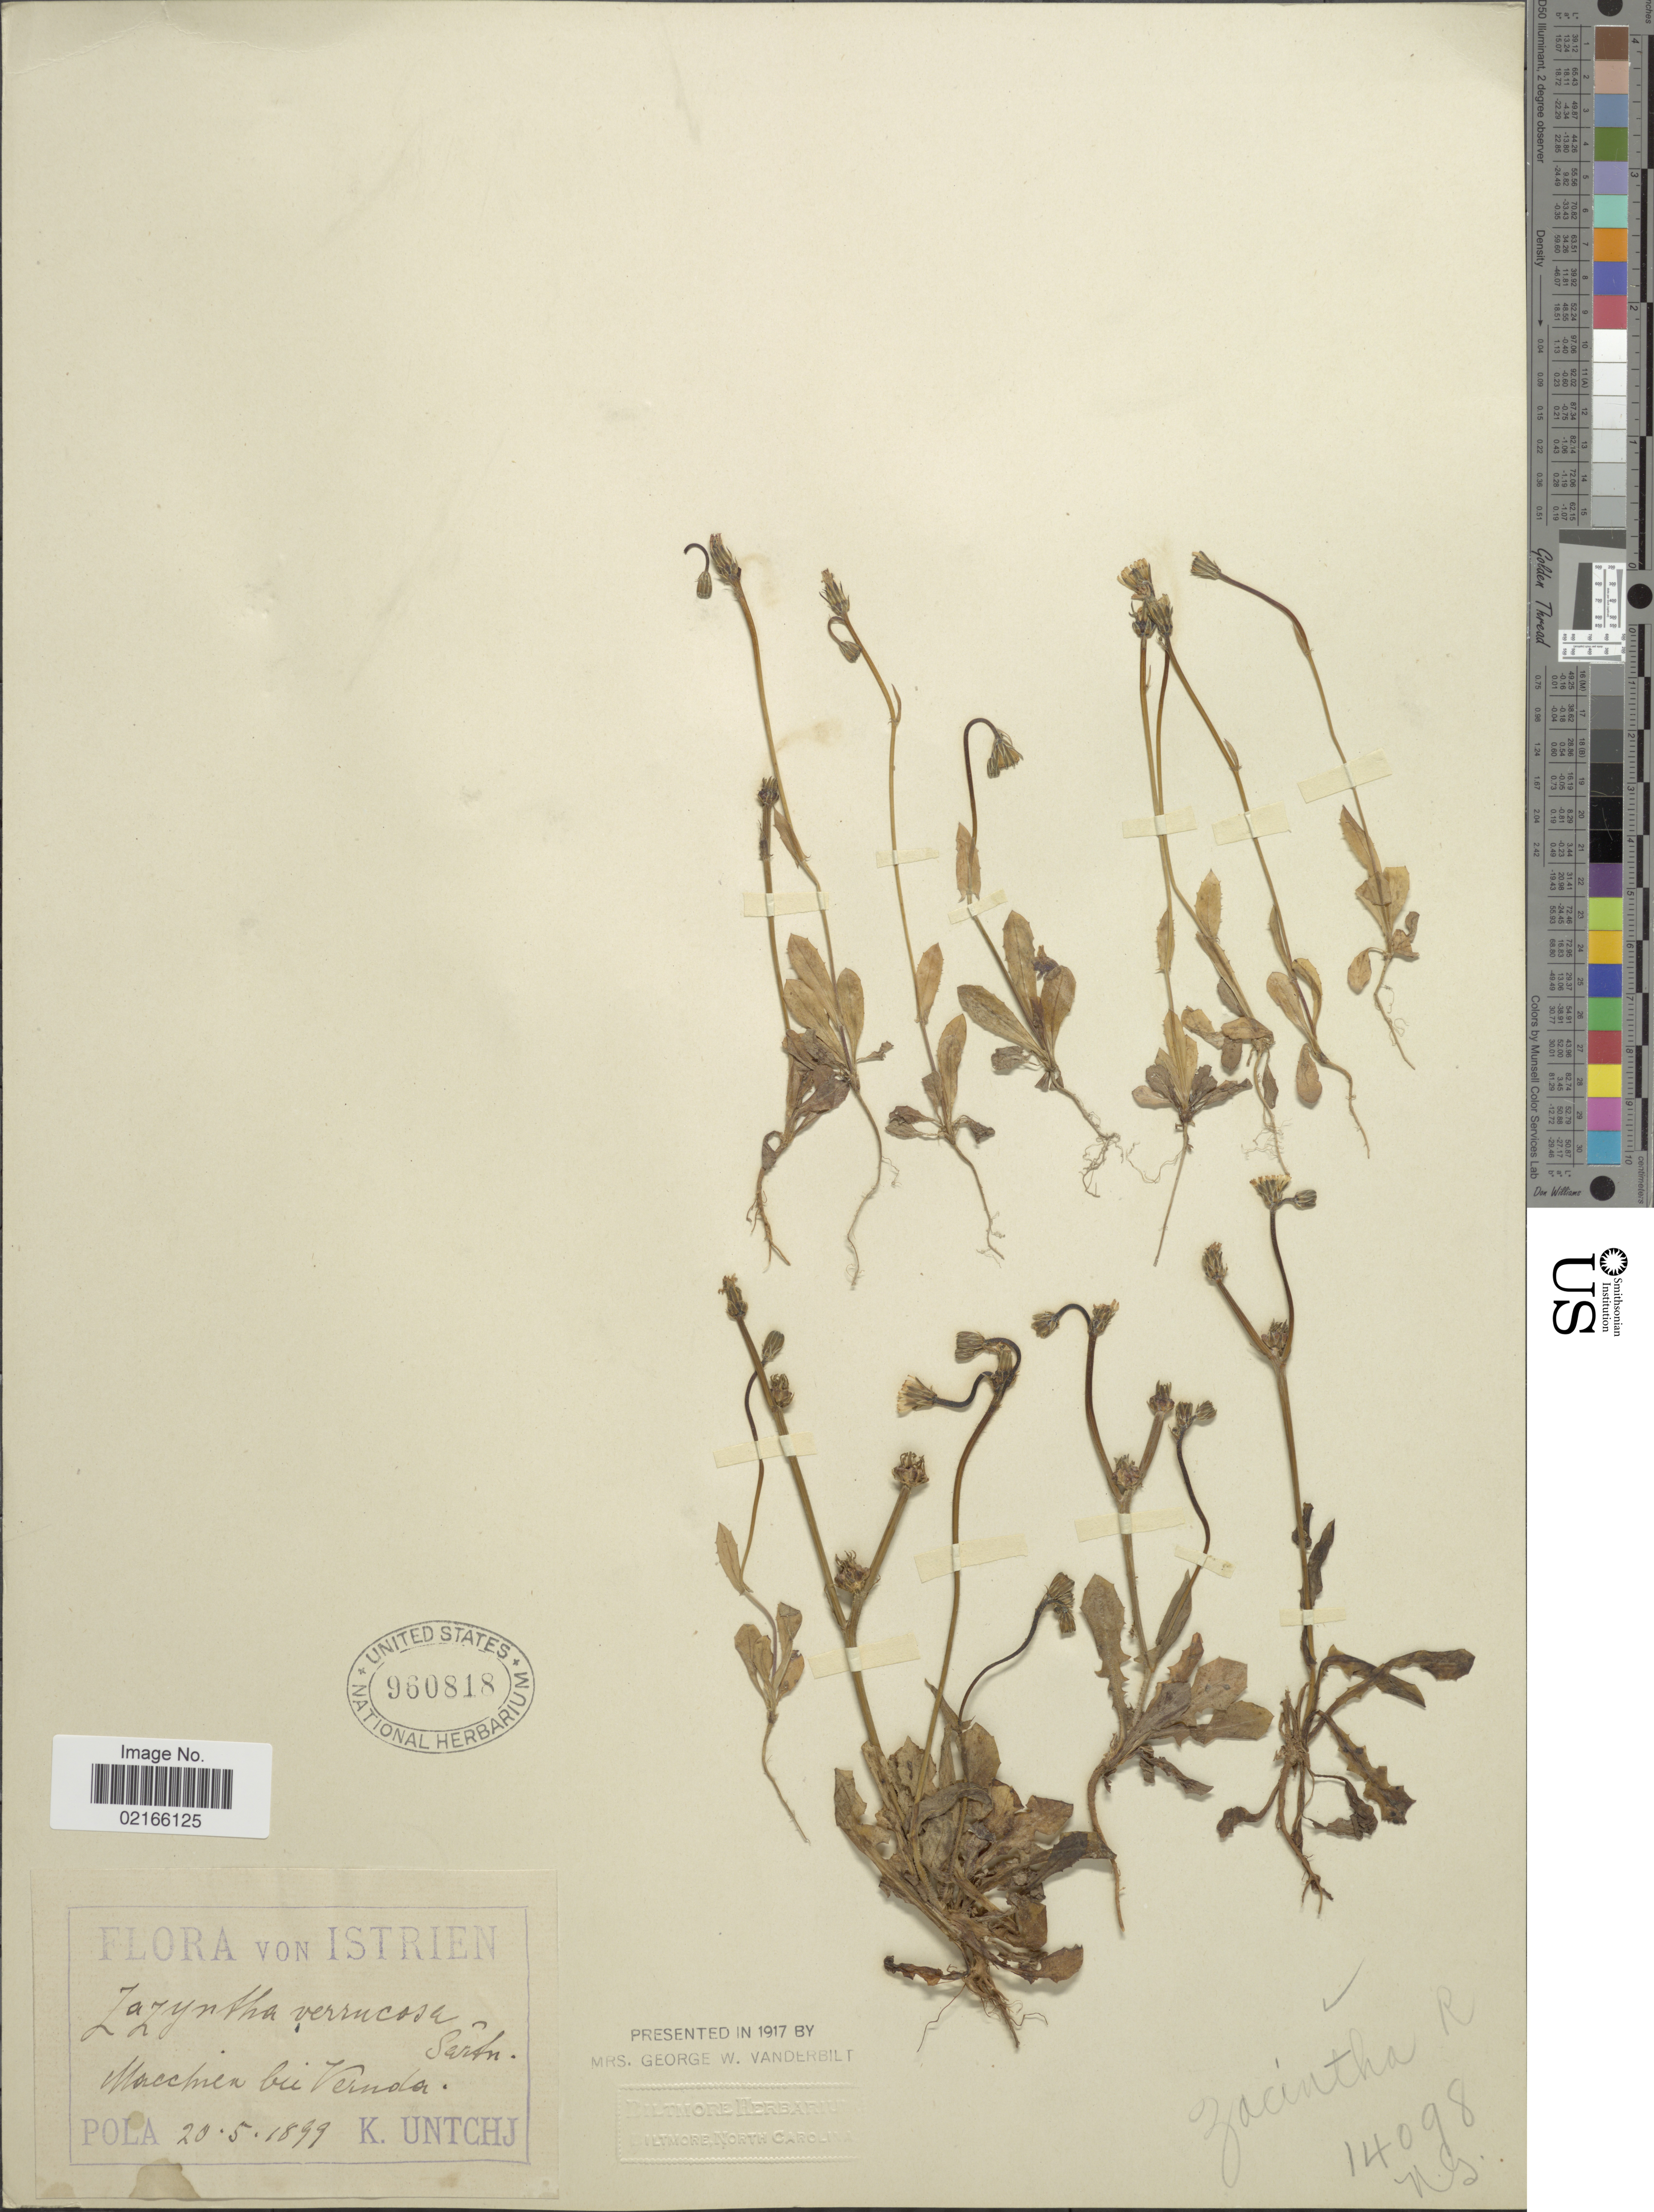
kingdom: Plantae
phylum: Tracheophyta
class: Magnoliopsida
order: Asterales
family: Asteraceae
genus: Crepis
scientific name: Crepis zacintha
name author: (L.) Loisel.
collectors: K. Kuntchj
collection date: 1899-05-20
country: Croatia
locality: Istrien, Macchien bei Veruda [interpreted]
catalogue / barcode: US 960818